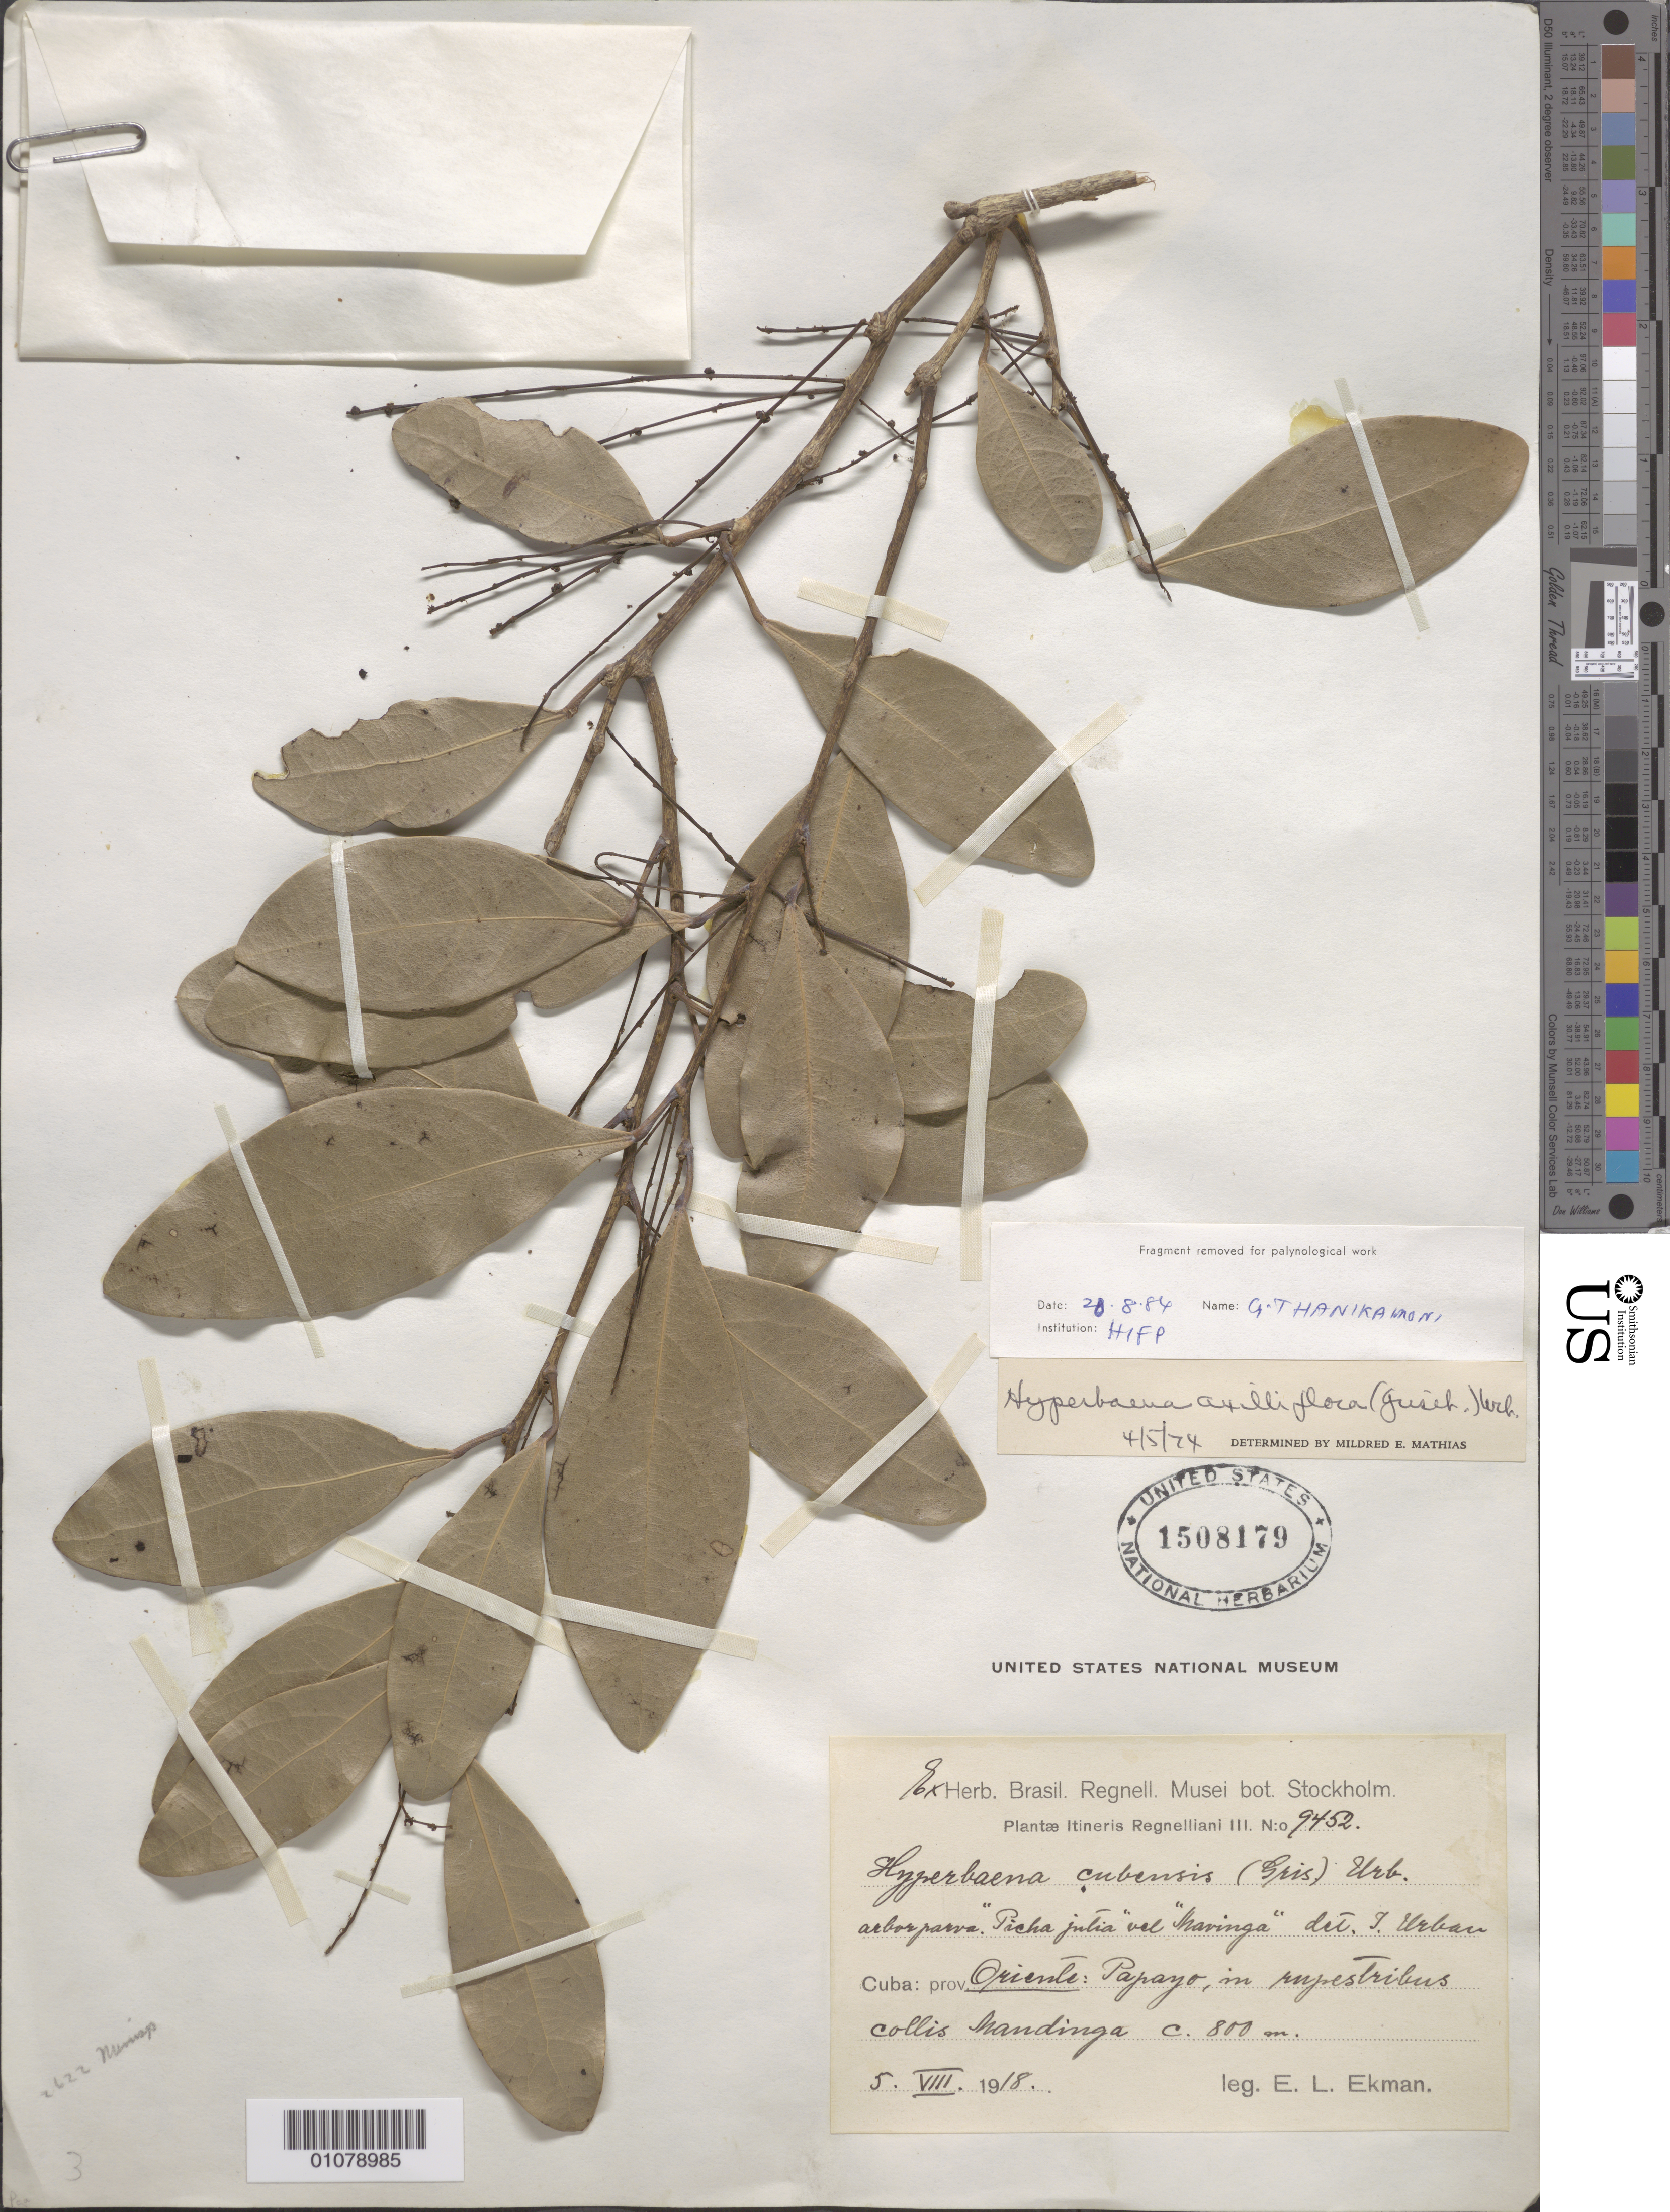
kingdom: Plantae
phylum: Tracheophyta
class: Magnoliopsida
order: Ranunculales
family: Menispermaceae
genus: Hyperbaena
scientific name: Hyperbaena axilliflora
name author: (Griseb.) Urb.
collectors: E. L. Ekman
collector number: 9452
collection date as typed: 08 May 1918 or 05 Aug 1918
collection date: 1918-05-08 or 1918-08-05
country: Cuba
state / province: Oriente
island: Cuba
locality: Papayo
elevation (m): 800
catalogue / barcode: US 1508179